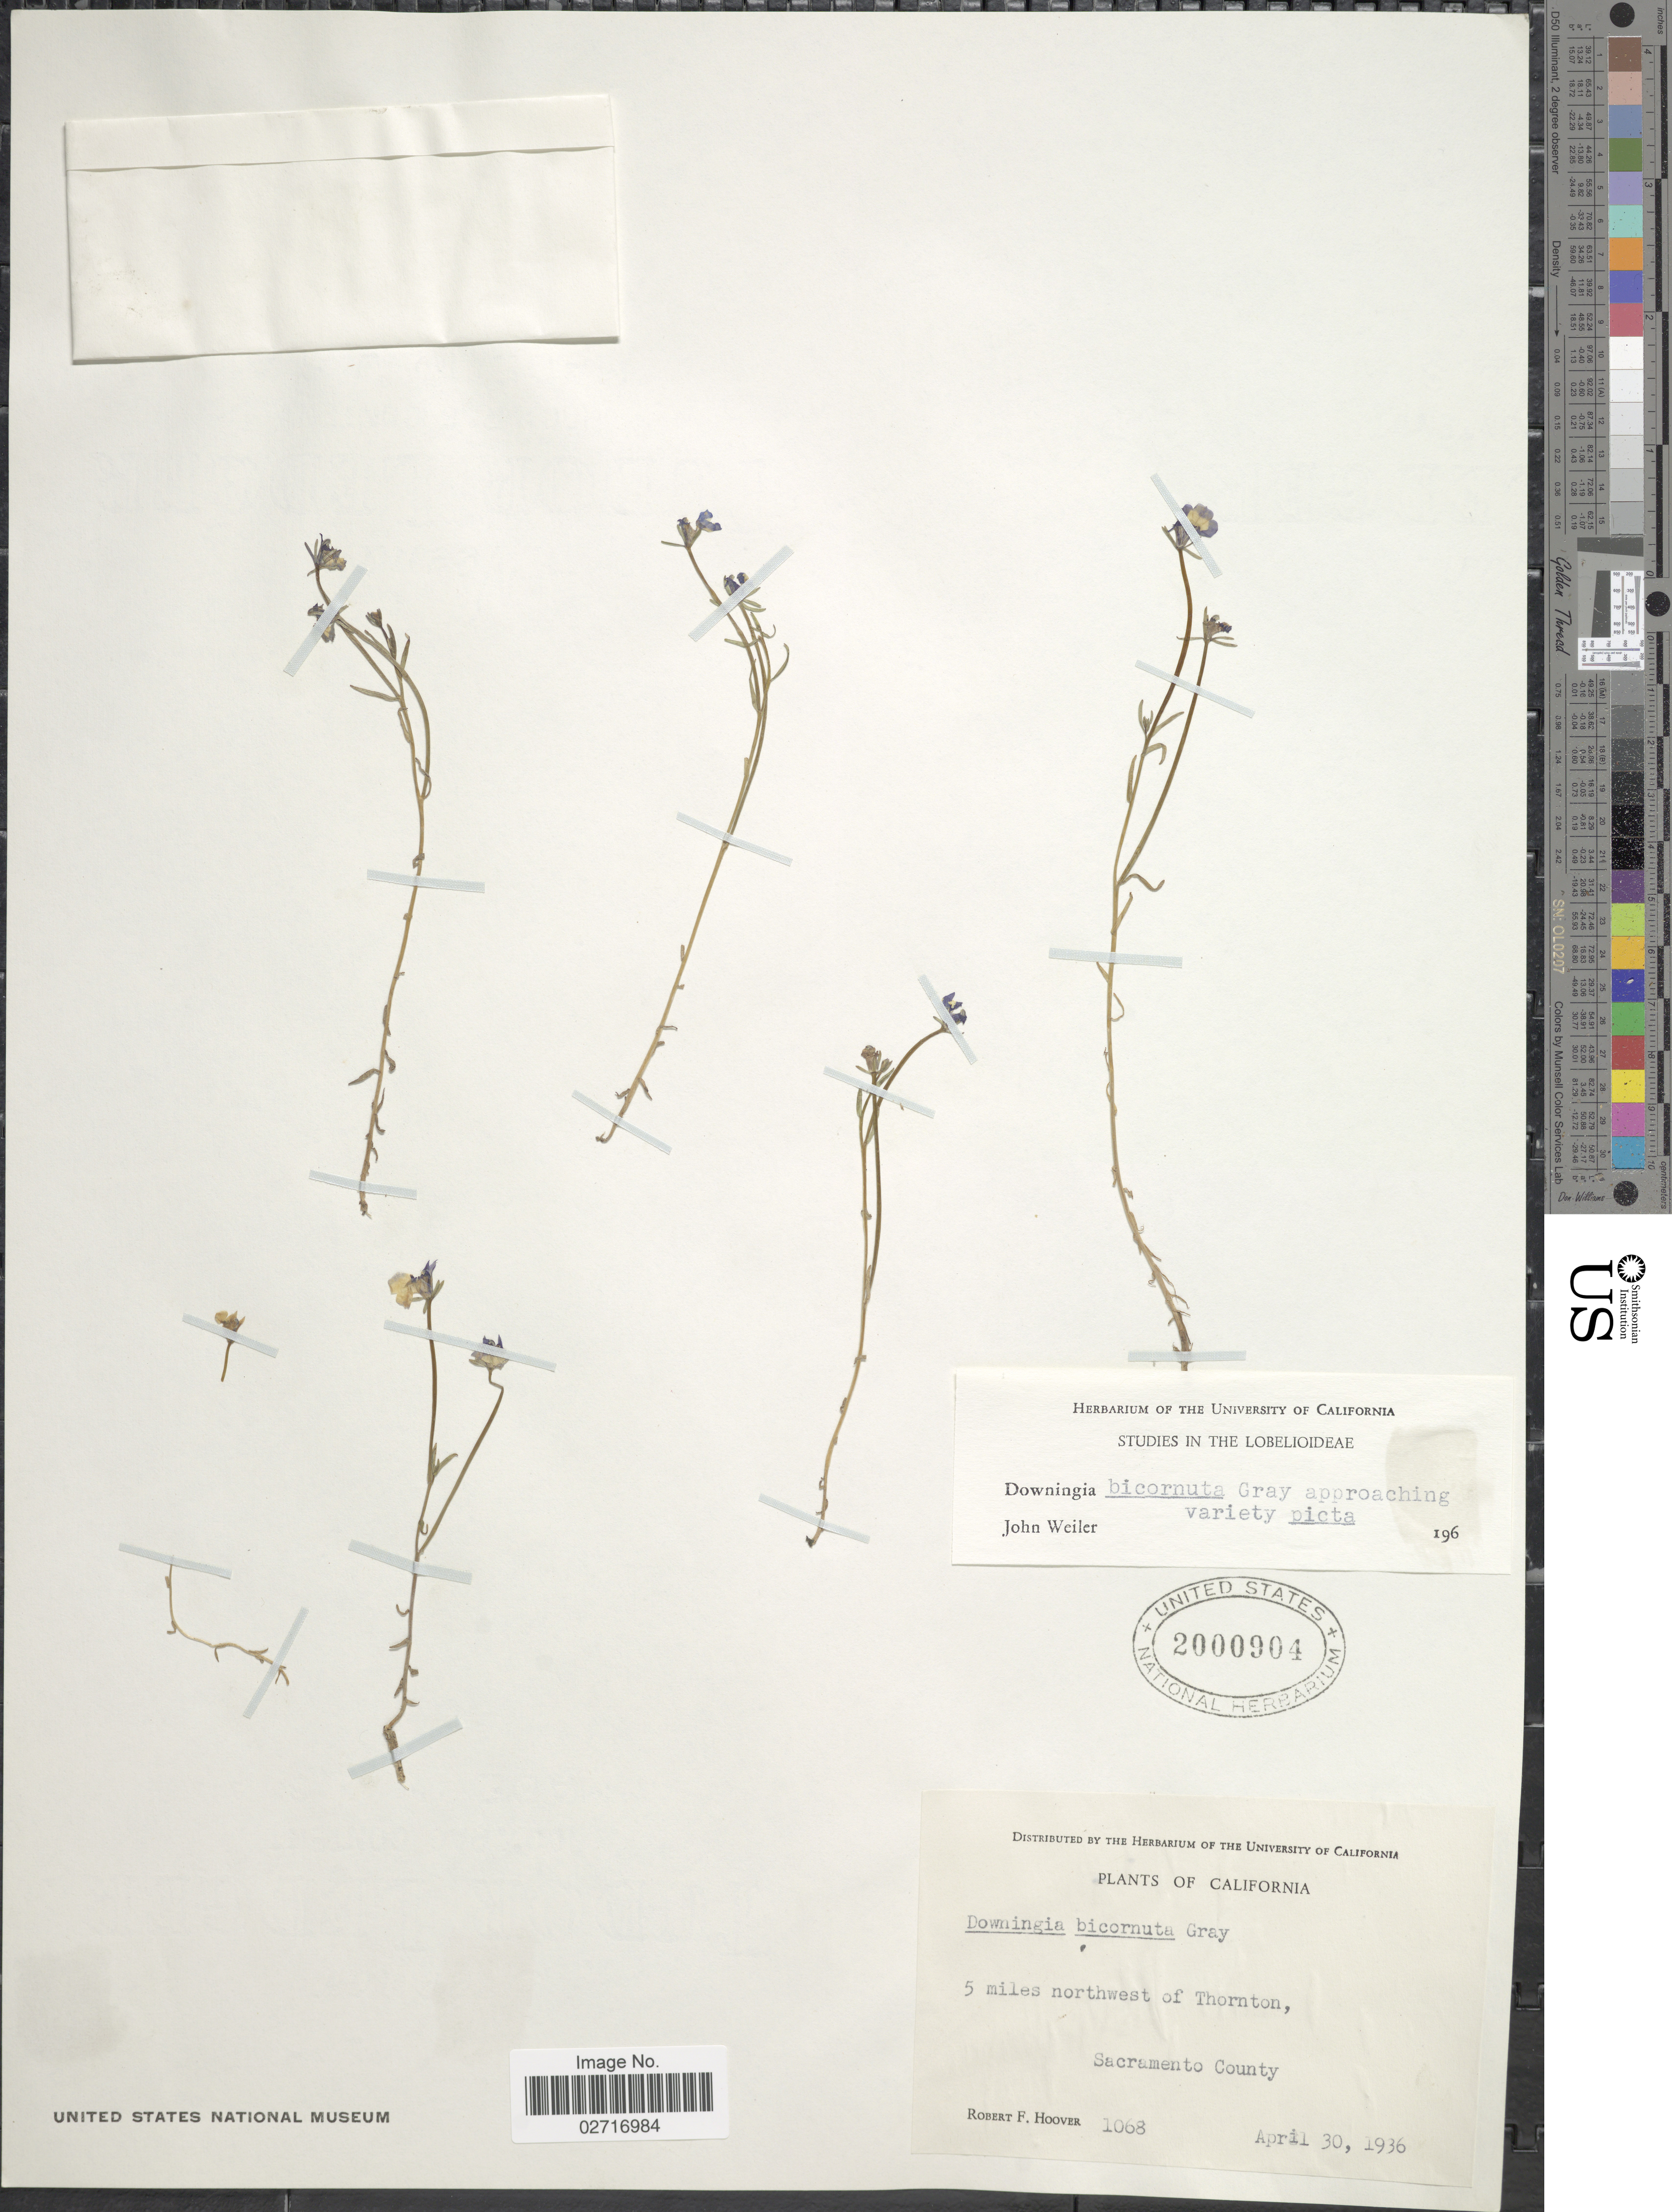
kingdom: Plantae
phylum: Tracheophyta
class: Magnoliopsida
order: Asterales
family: Campanulaceae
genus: Downingia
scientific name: Downingia bicornuta var. picta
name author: Hoover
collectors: R. F. Hoover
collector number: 1068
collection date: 1936-04-30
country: United States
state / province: California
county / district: Sacramento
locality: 5 miles northwest of Thornton, Sacramento County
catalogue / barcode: US 2000904